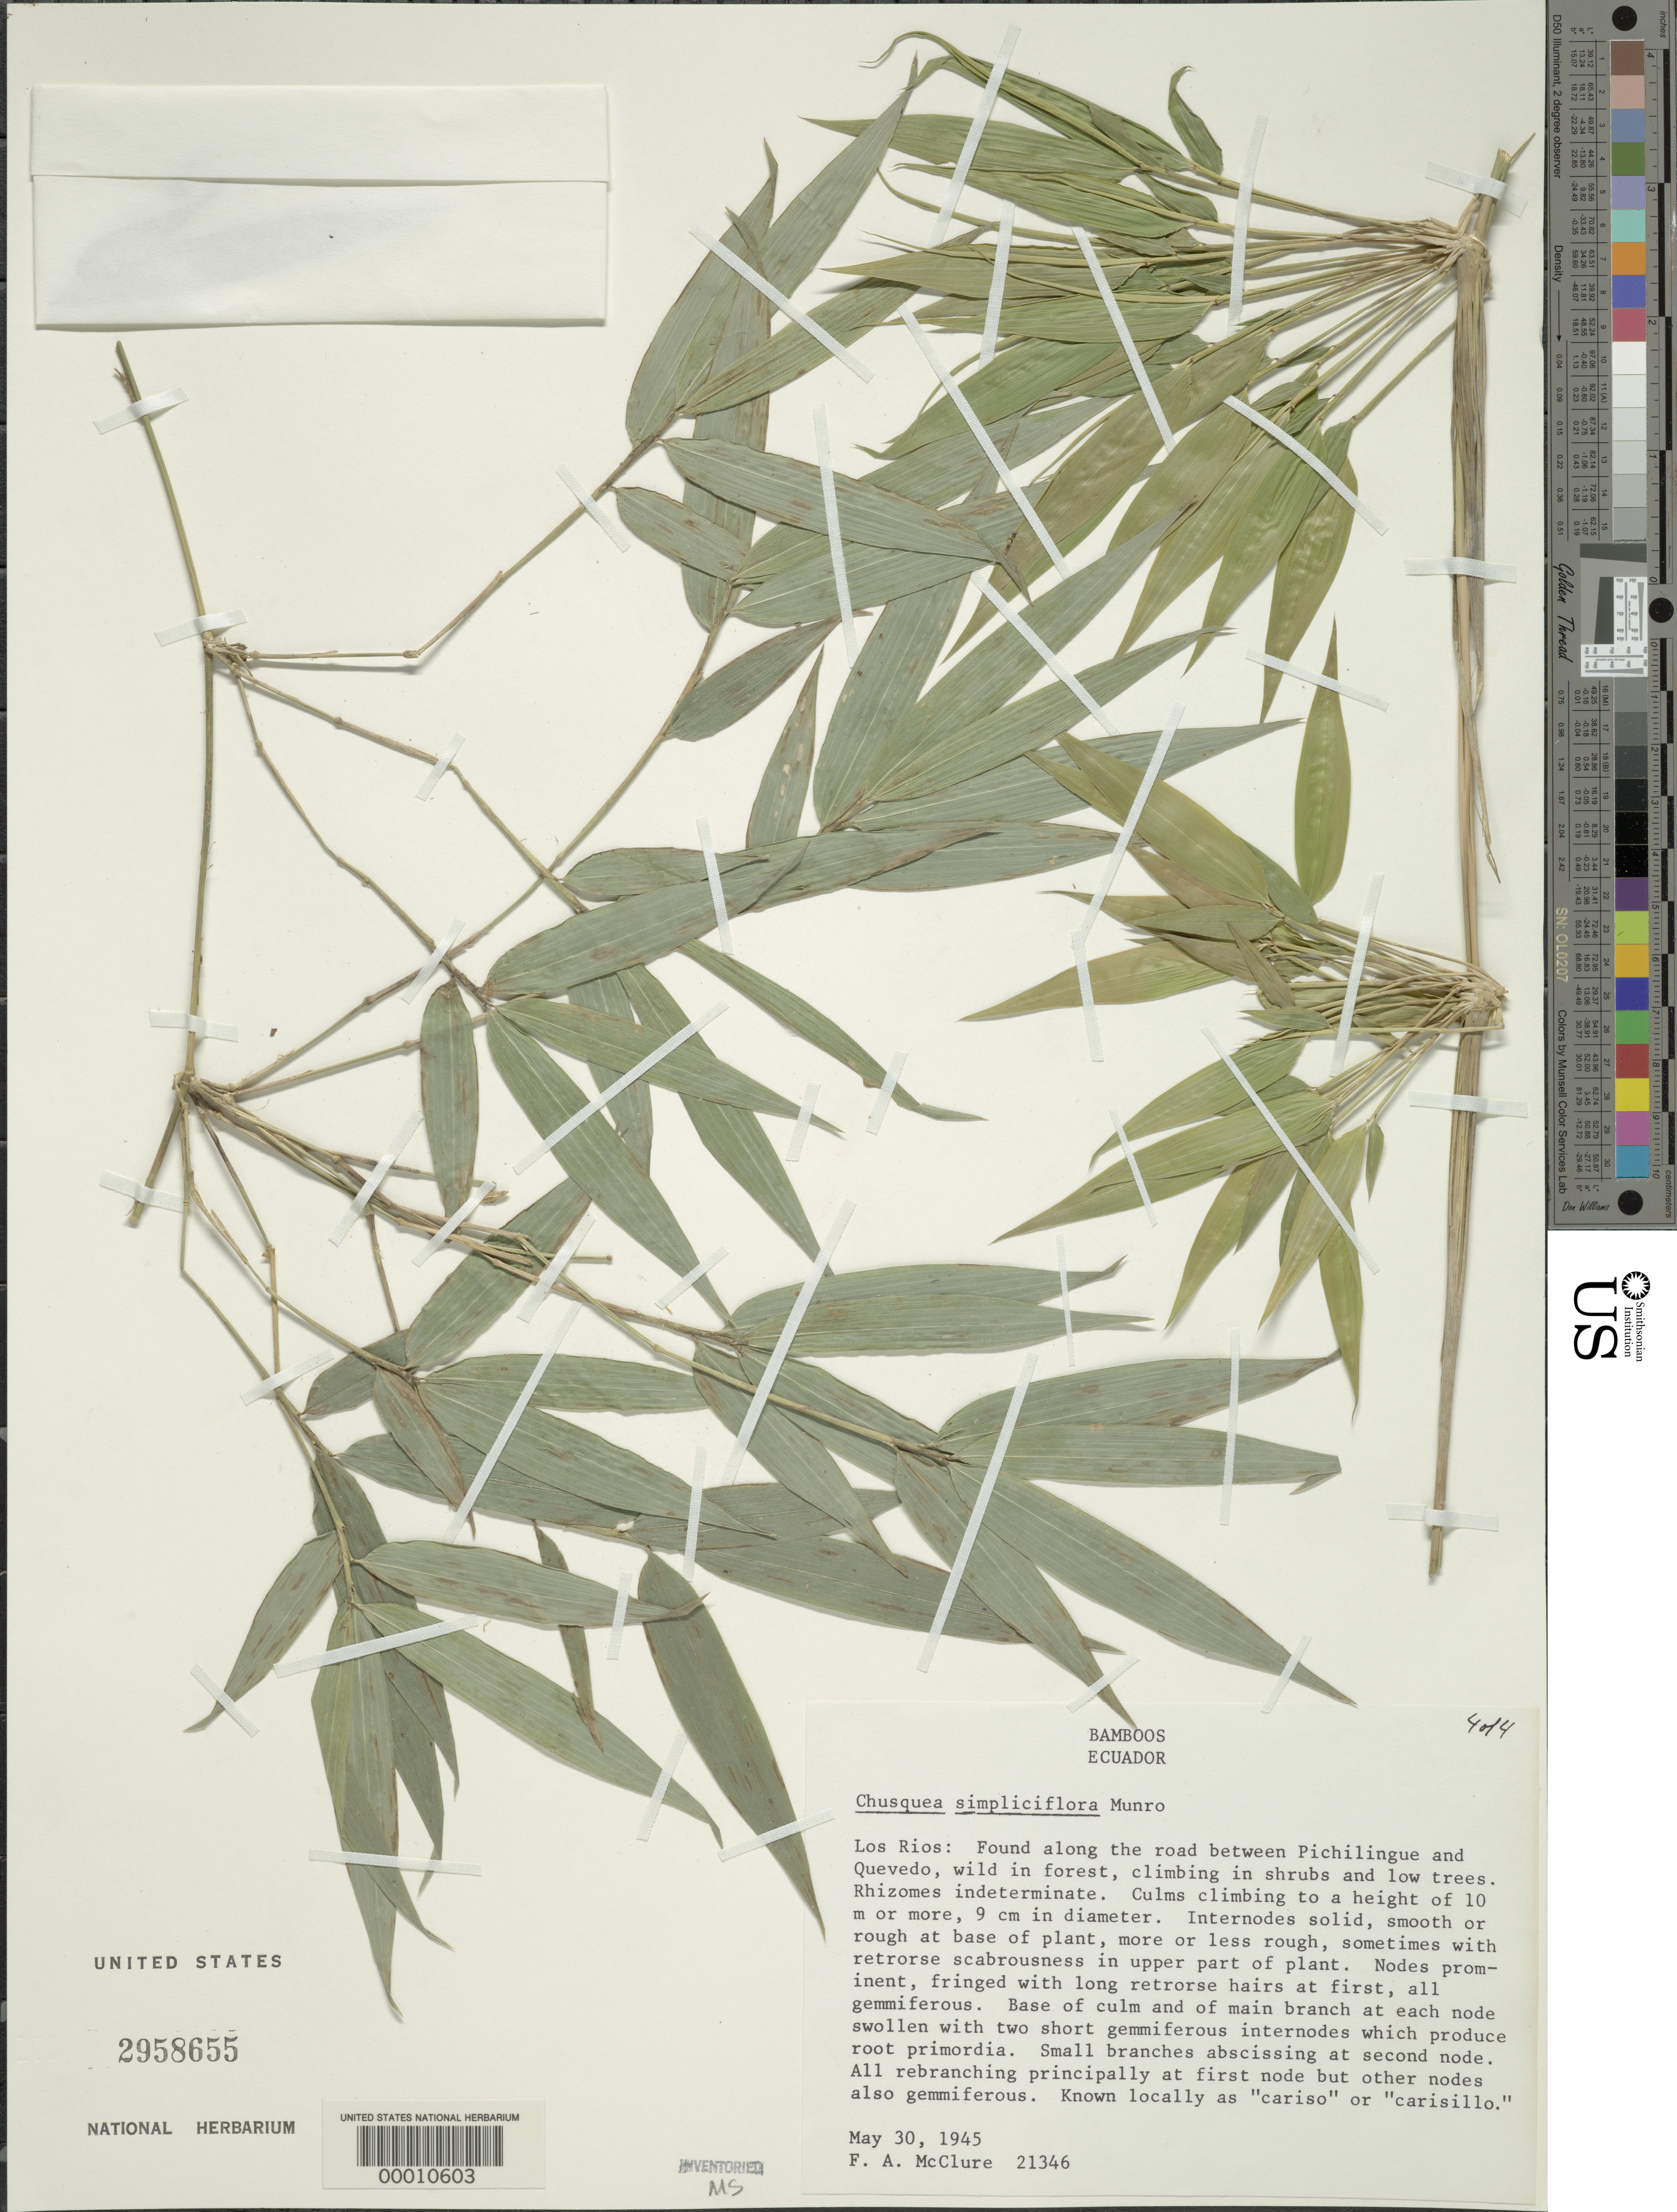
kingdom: Plantae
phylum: Tracheophyta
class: Liliopsida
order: Poales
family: Poaceae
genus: Chusquea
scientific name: Chusquea simpliciflora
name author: Munro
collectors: F. A. McClure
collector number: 21346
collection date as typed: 30 May 1945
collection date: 1945-05-30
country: Ecuador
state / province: Los Ríos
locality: Pichilingue, Quevedo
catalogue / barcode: US 2958655